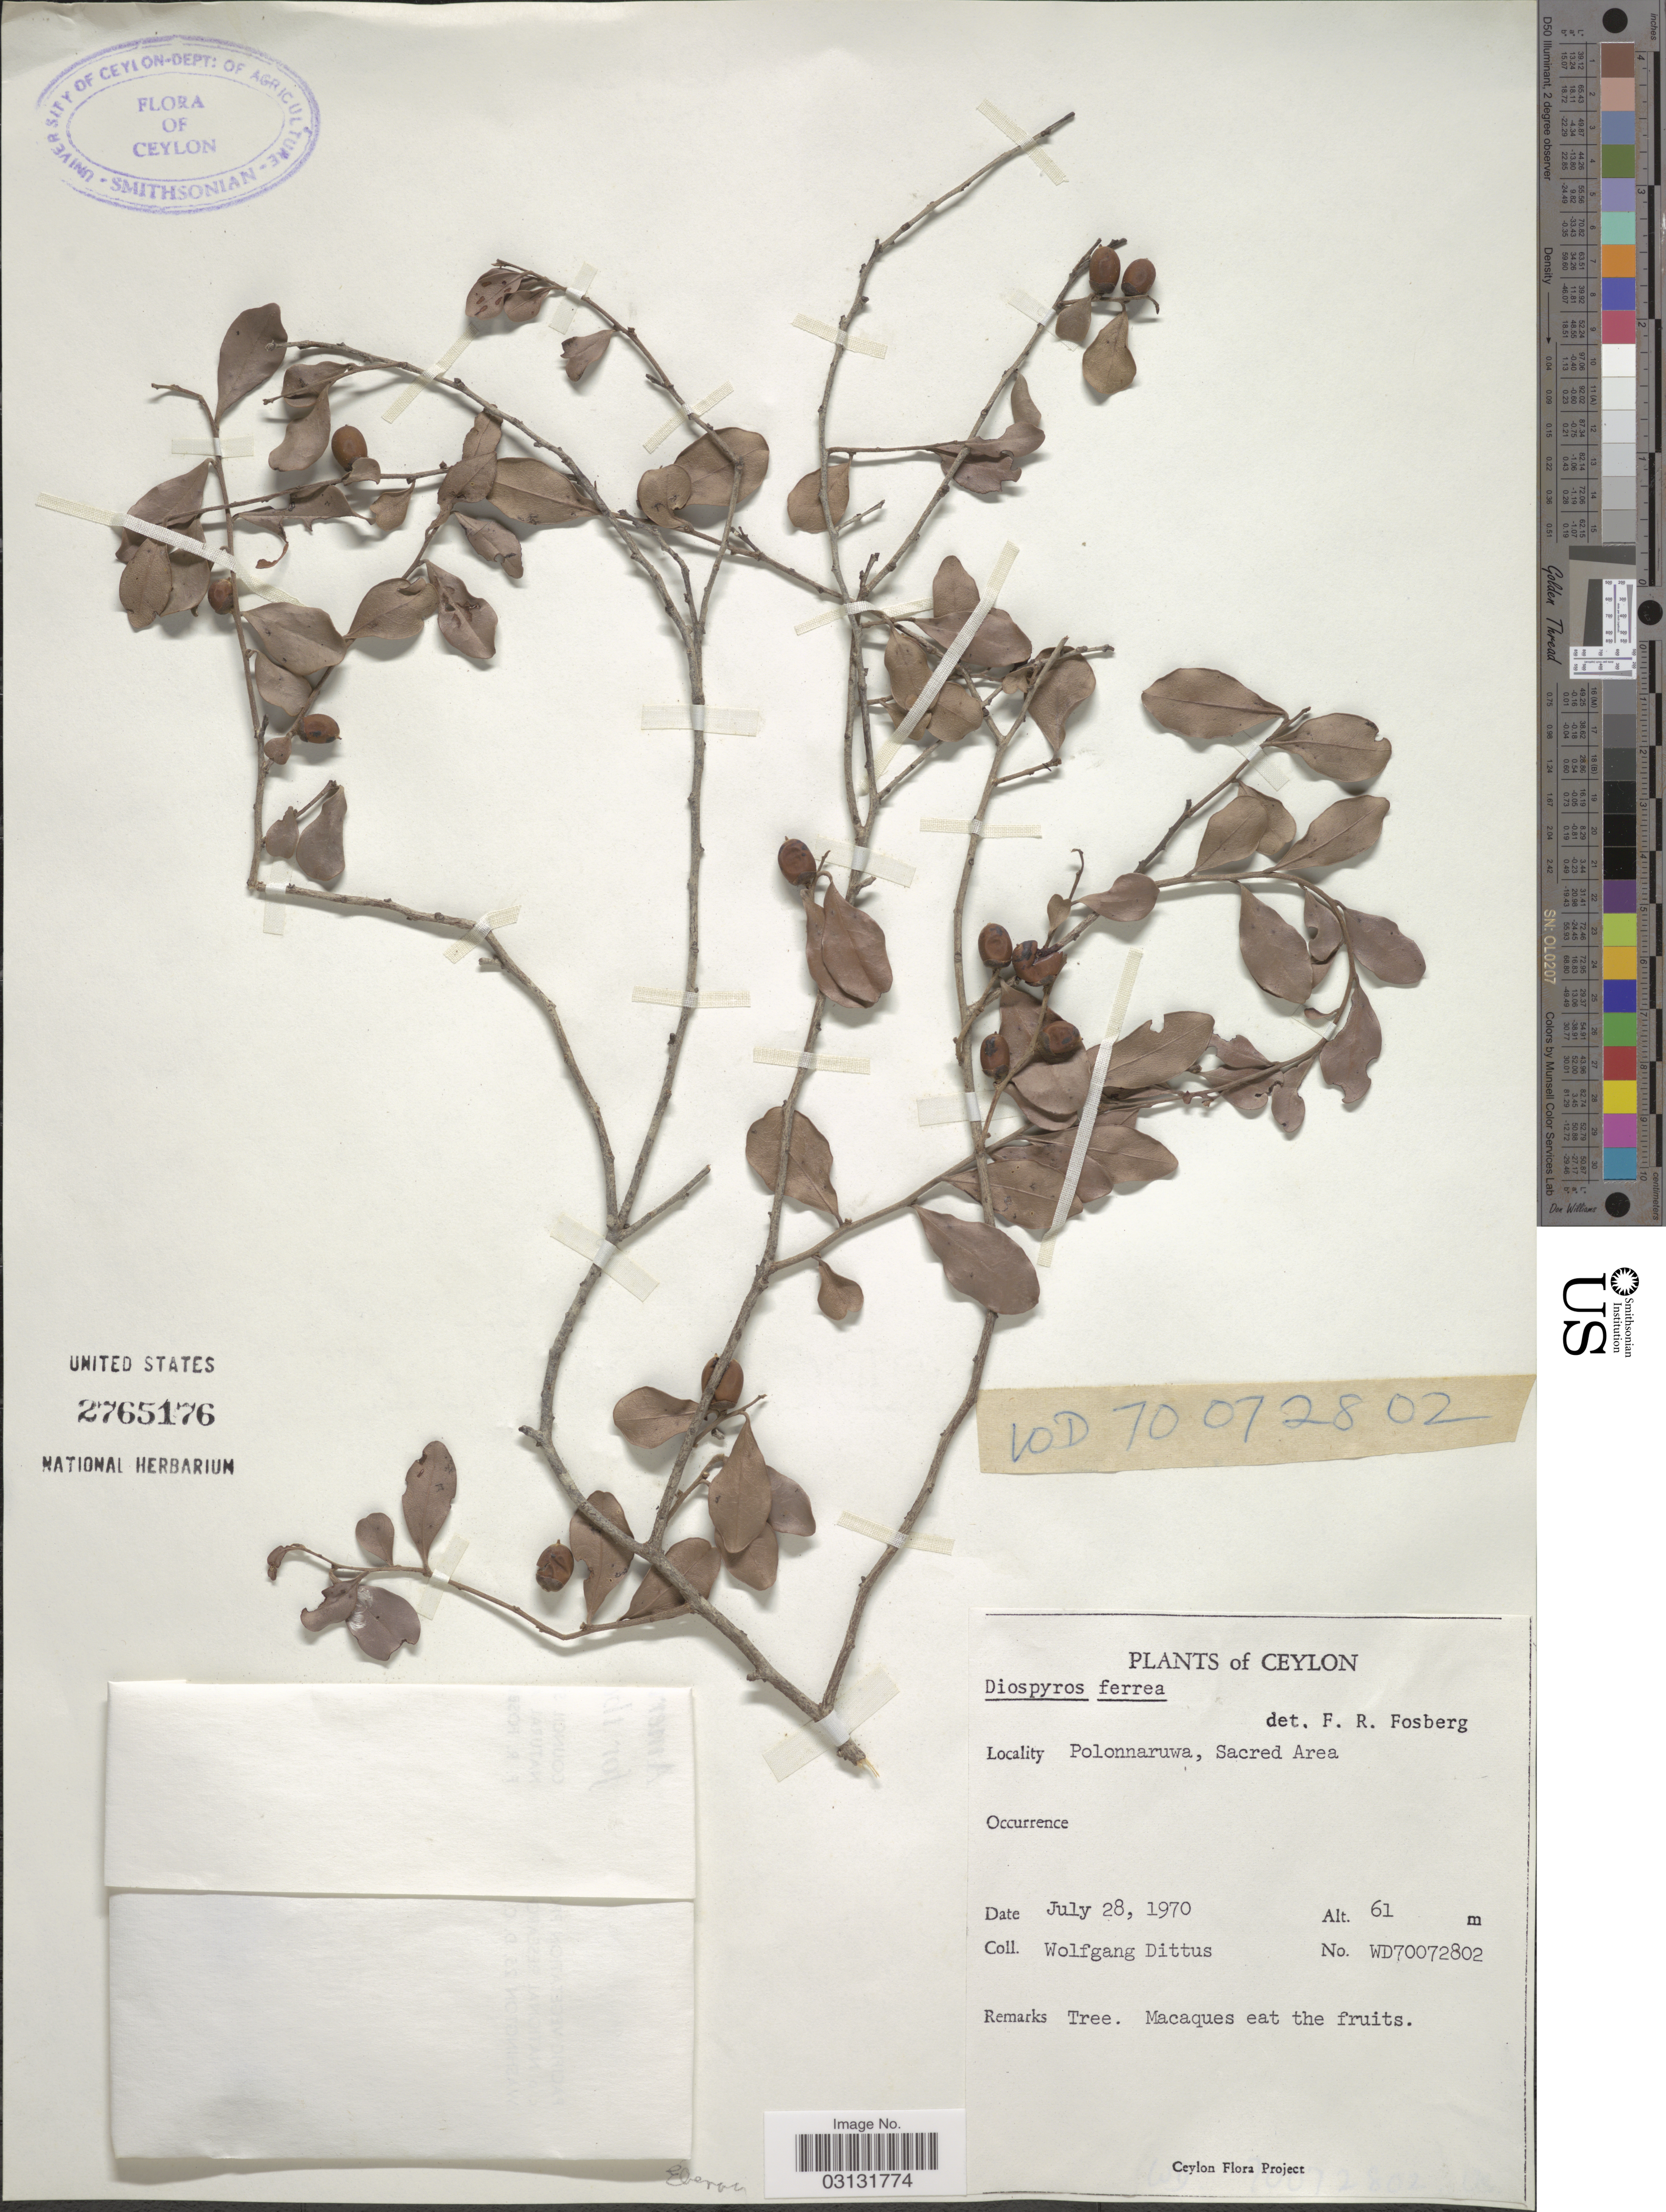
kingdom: Plantae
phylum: Tracheophyta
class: Magnoliopsida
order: Ericales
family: Ebenaceae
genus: Diospyros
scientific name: Diospyros ferrea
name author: (Willd.) Bakh.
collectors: W. Dittus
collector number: WD70072802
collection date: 1970-07-28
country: Sri Lanka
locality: Ceylon. Polonnaruwa, Sacred Area.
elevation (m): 61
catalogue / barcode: US 2765176